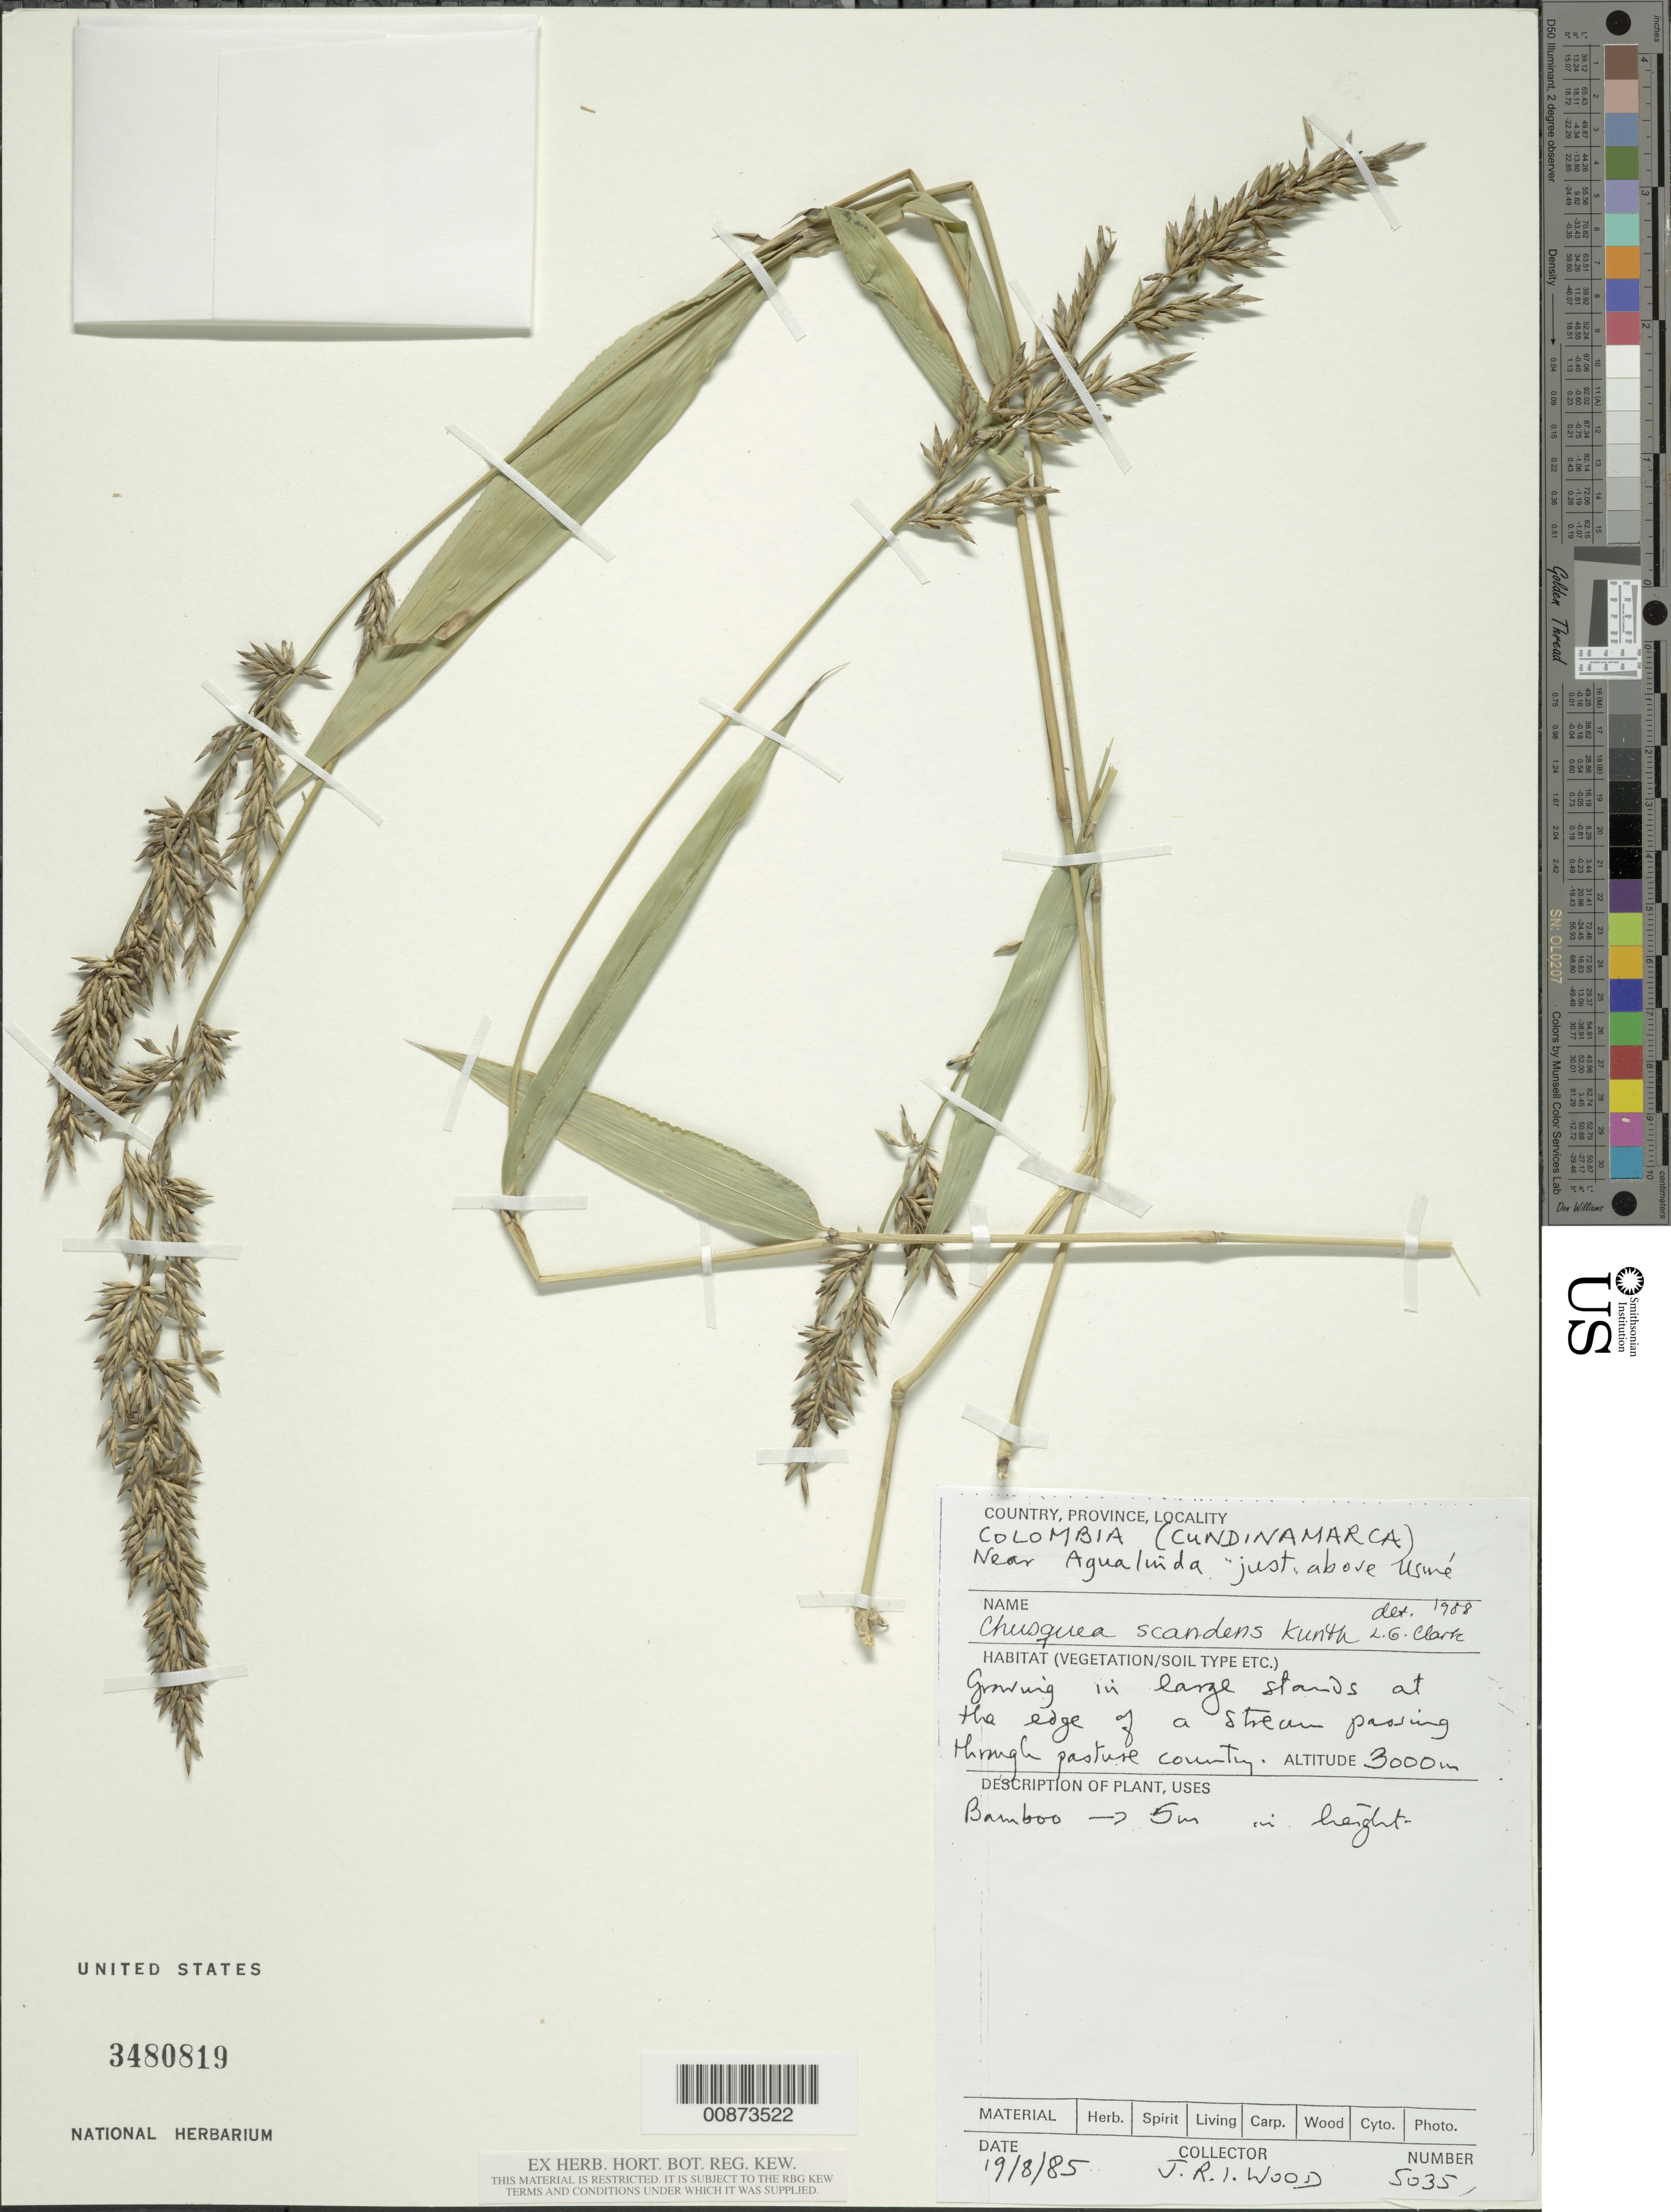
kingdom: Plantae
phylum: Tracheophyta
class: Liliopsida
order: Poales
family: Poaceae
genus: Chusquea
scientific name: Chusquea scandens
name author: Kunth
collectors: J. R. I. Wood et al.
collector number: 5035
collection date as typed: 19 Aug 1985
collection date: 1985-08-19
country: Colombia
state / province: Cundinamarca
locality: Near Agualinda just above Uswe.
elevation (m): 3000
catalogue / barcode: US 3480819